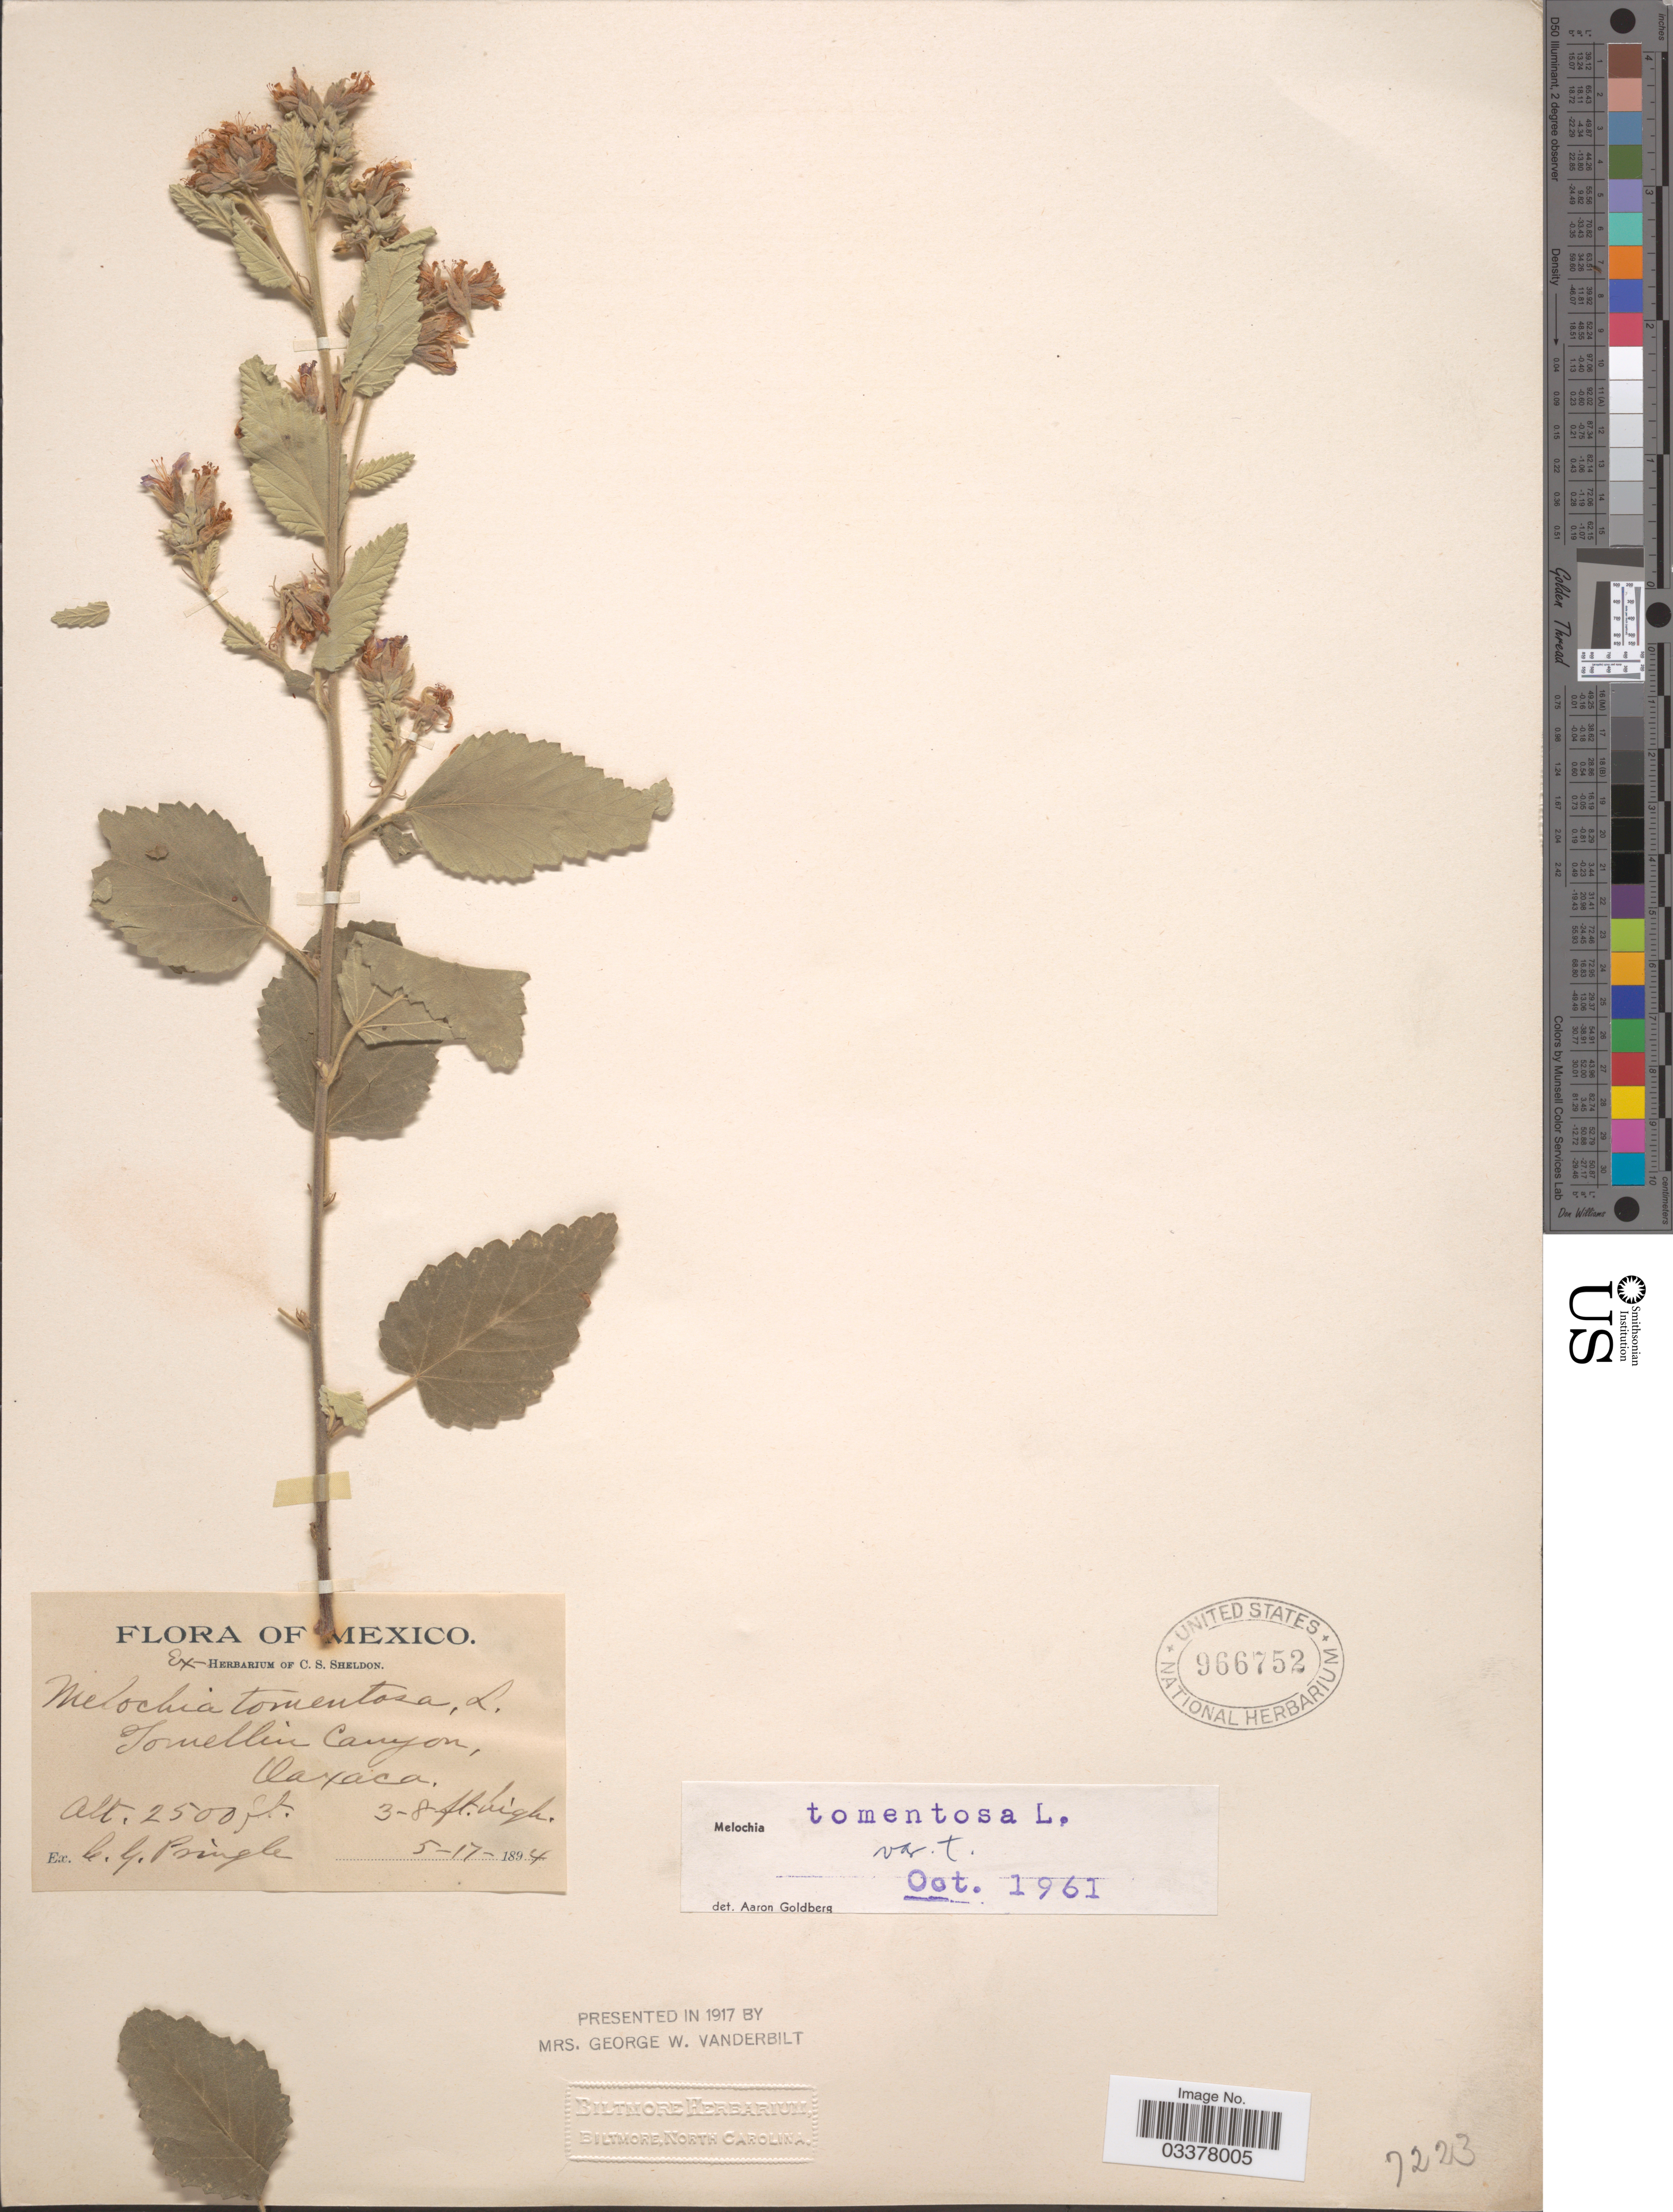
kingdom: Plantae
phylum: Tracheophyta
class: Magnoliopsida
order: Malvales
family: Malvaceae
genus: Melochia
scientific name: Melochia tomentosa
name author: L.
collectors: C. G. Pringle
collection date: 1894-05-17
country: Mexico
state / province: Oaxaca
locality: Tomellin Canyon.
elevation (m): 762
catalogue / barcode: US 966752